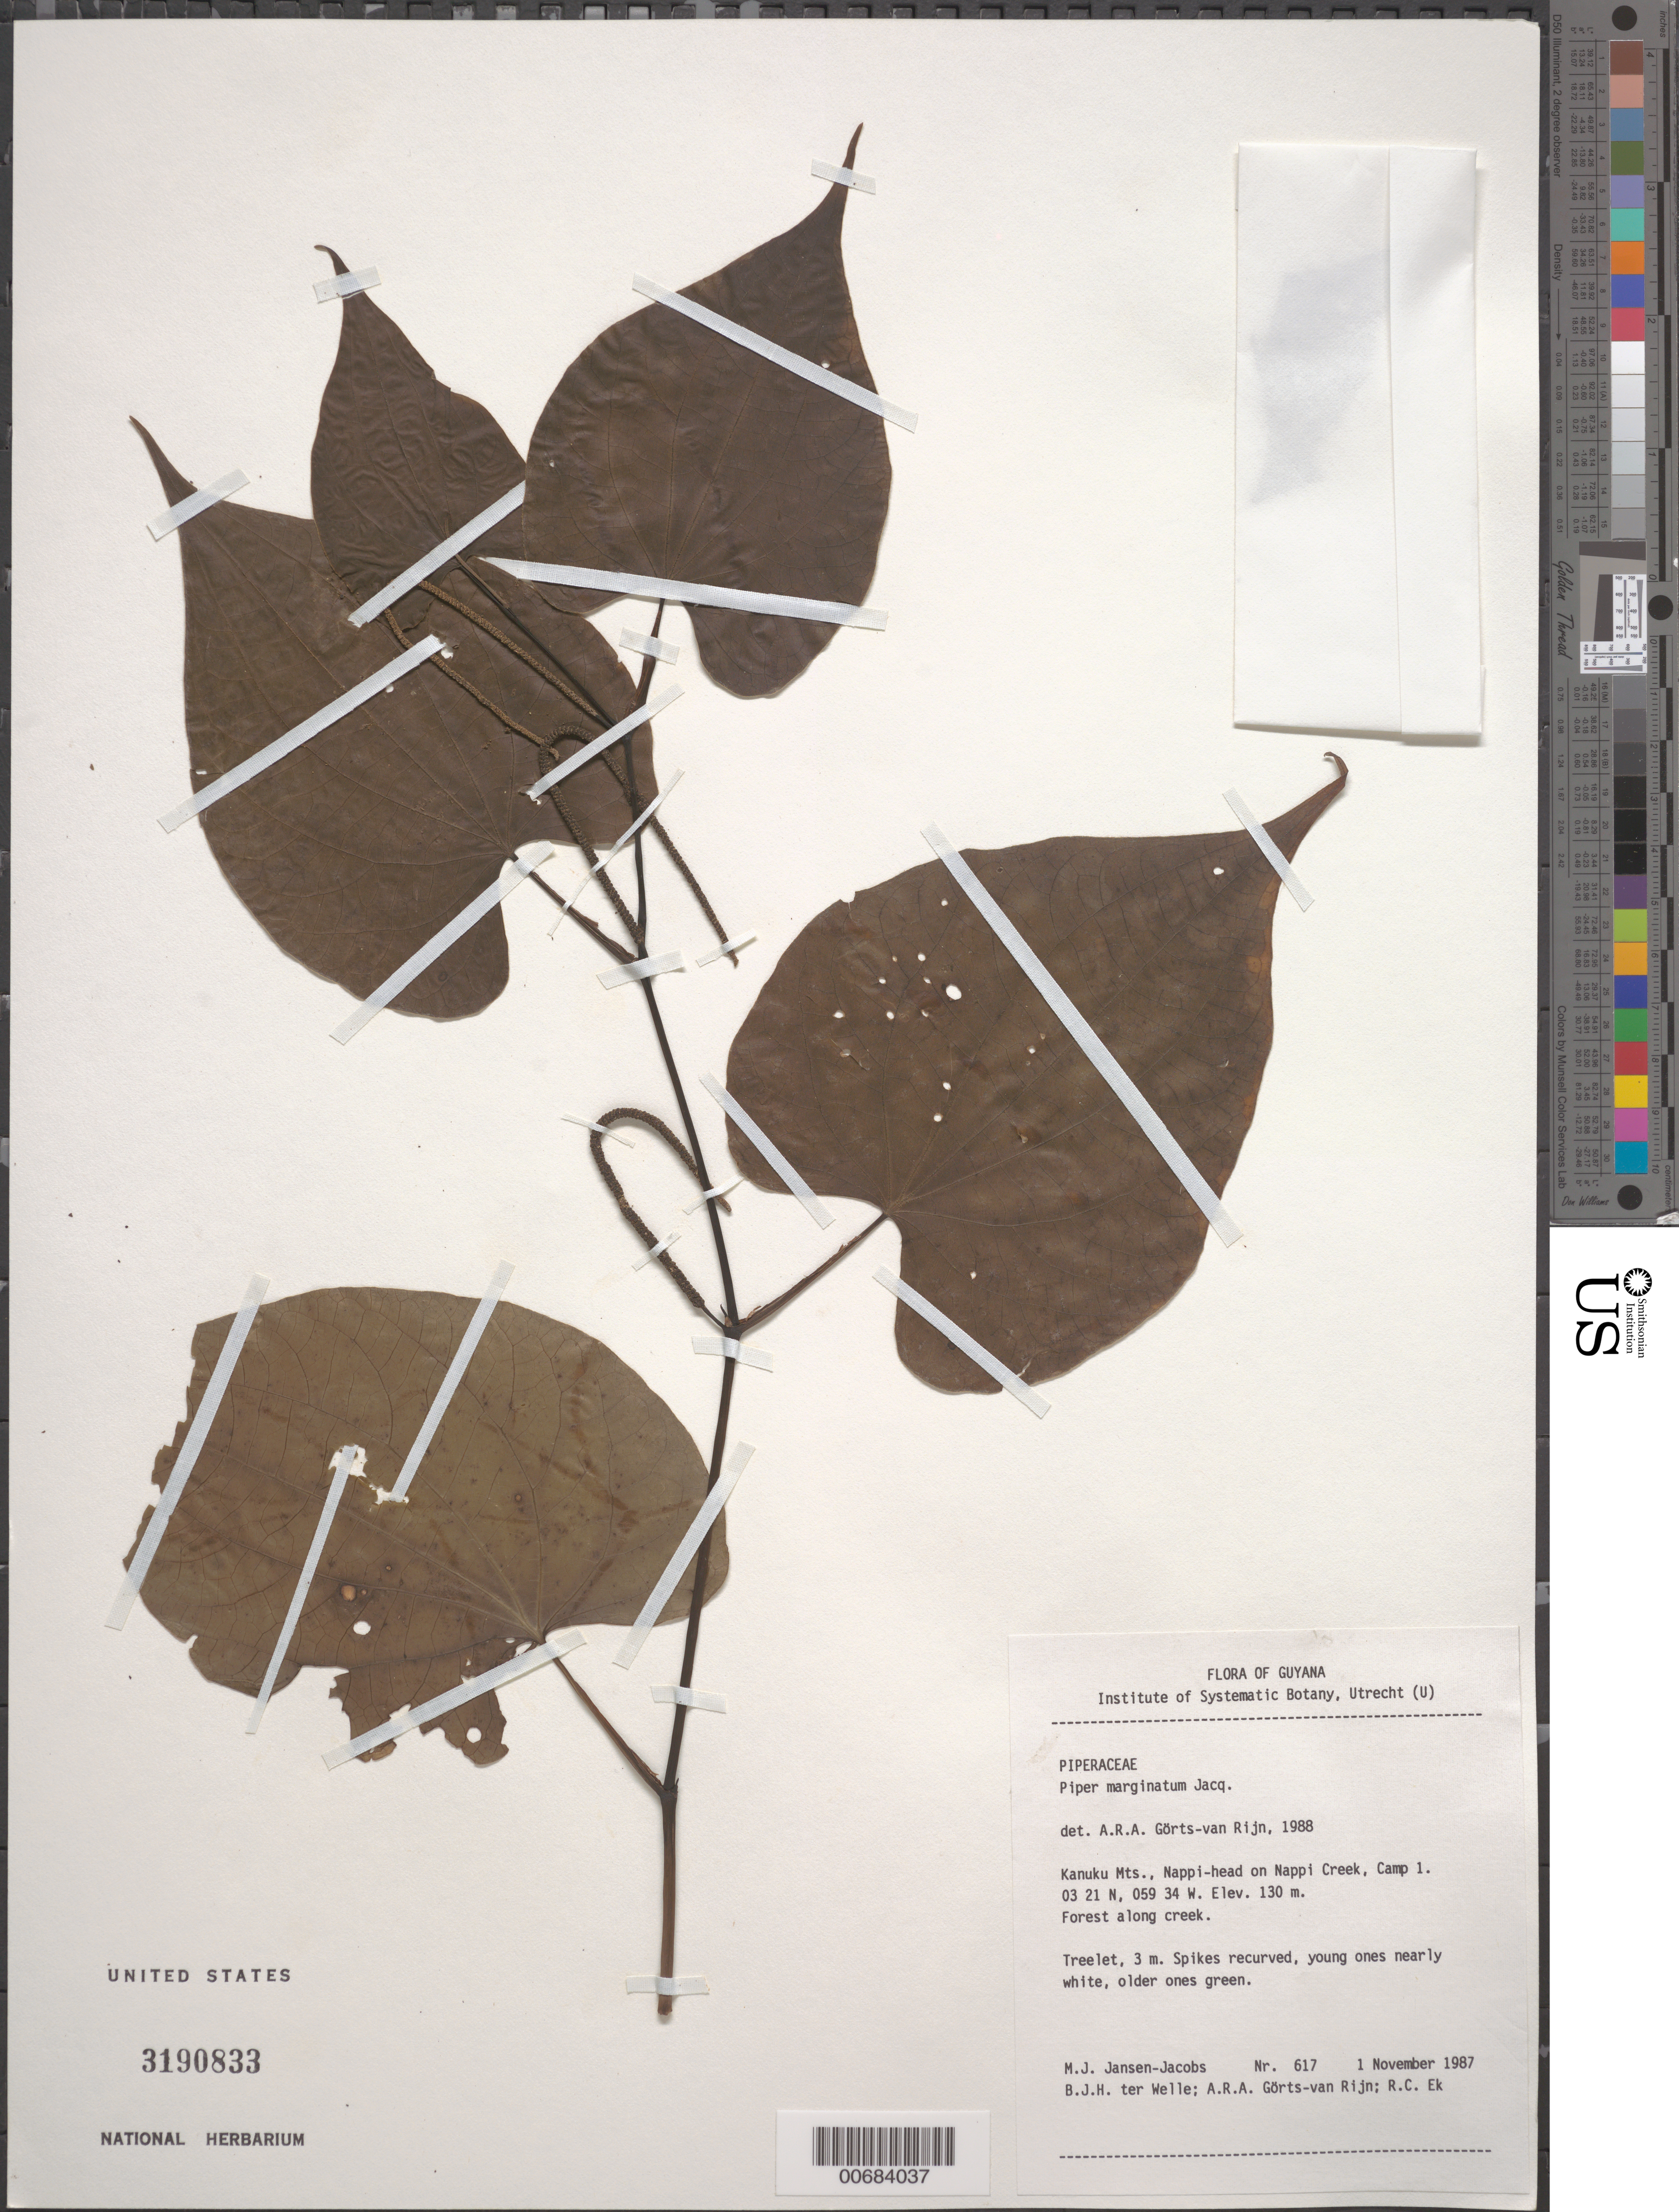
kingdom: Plantae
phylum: Tracheophyta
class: Magnoliopsida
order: Piperales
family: Piperaceae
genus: Piper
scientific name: Piper marginatum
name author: Jacq.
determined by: Görts-van Rijn, A. R. A.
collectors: M. J. Jansen-Jacobs, B. Welle, A. .R. A. Görts-van Rijn & R. C. Ek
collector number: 617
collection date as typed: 1-Nov-87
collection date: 1987-11-01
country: Guyana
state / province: U. Takutu-U. Essequibo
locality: Kanuku Mts., Nappi-head on Nappi Creek, camp 1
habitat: Forest along creek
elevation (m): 130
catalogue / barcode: US 3190833